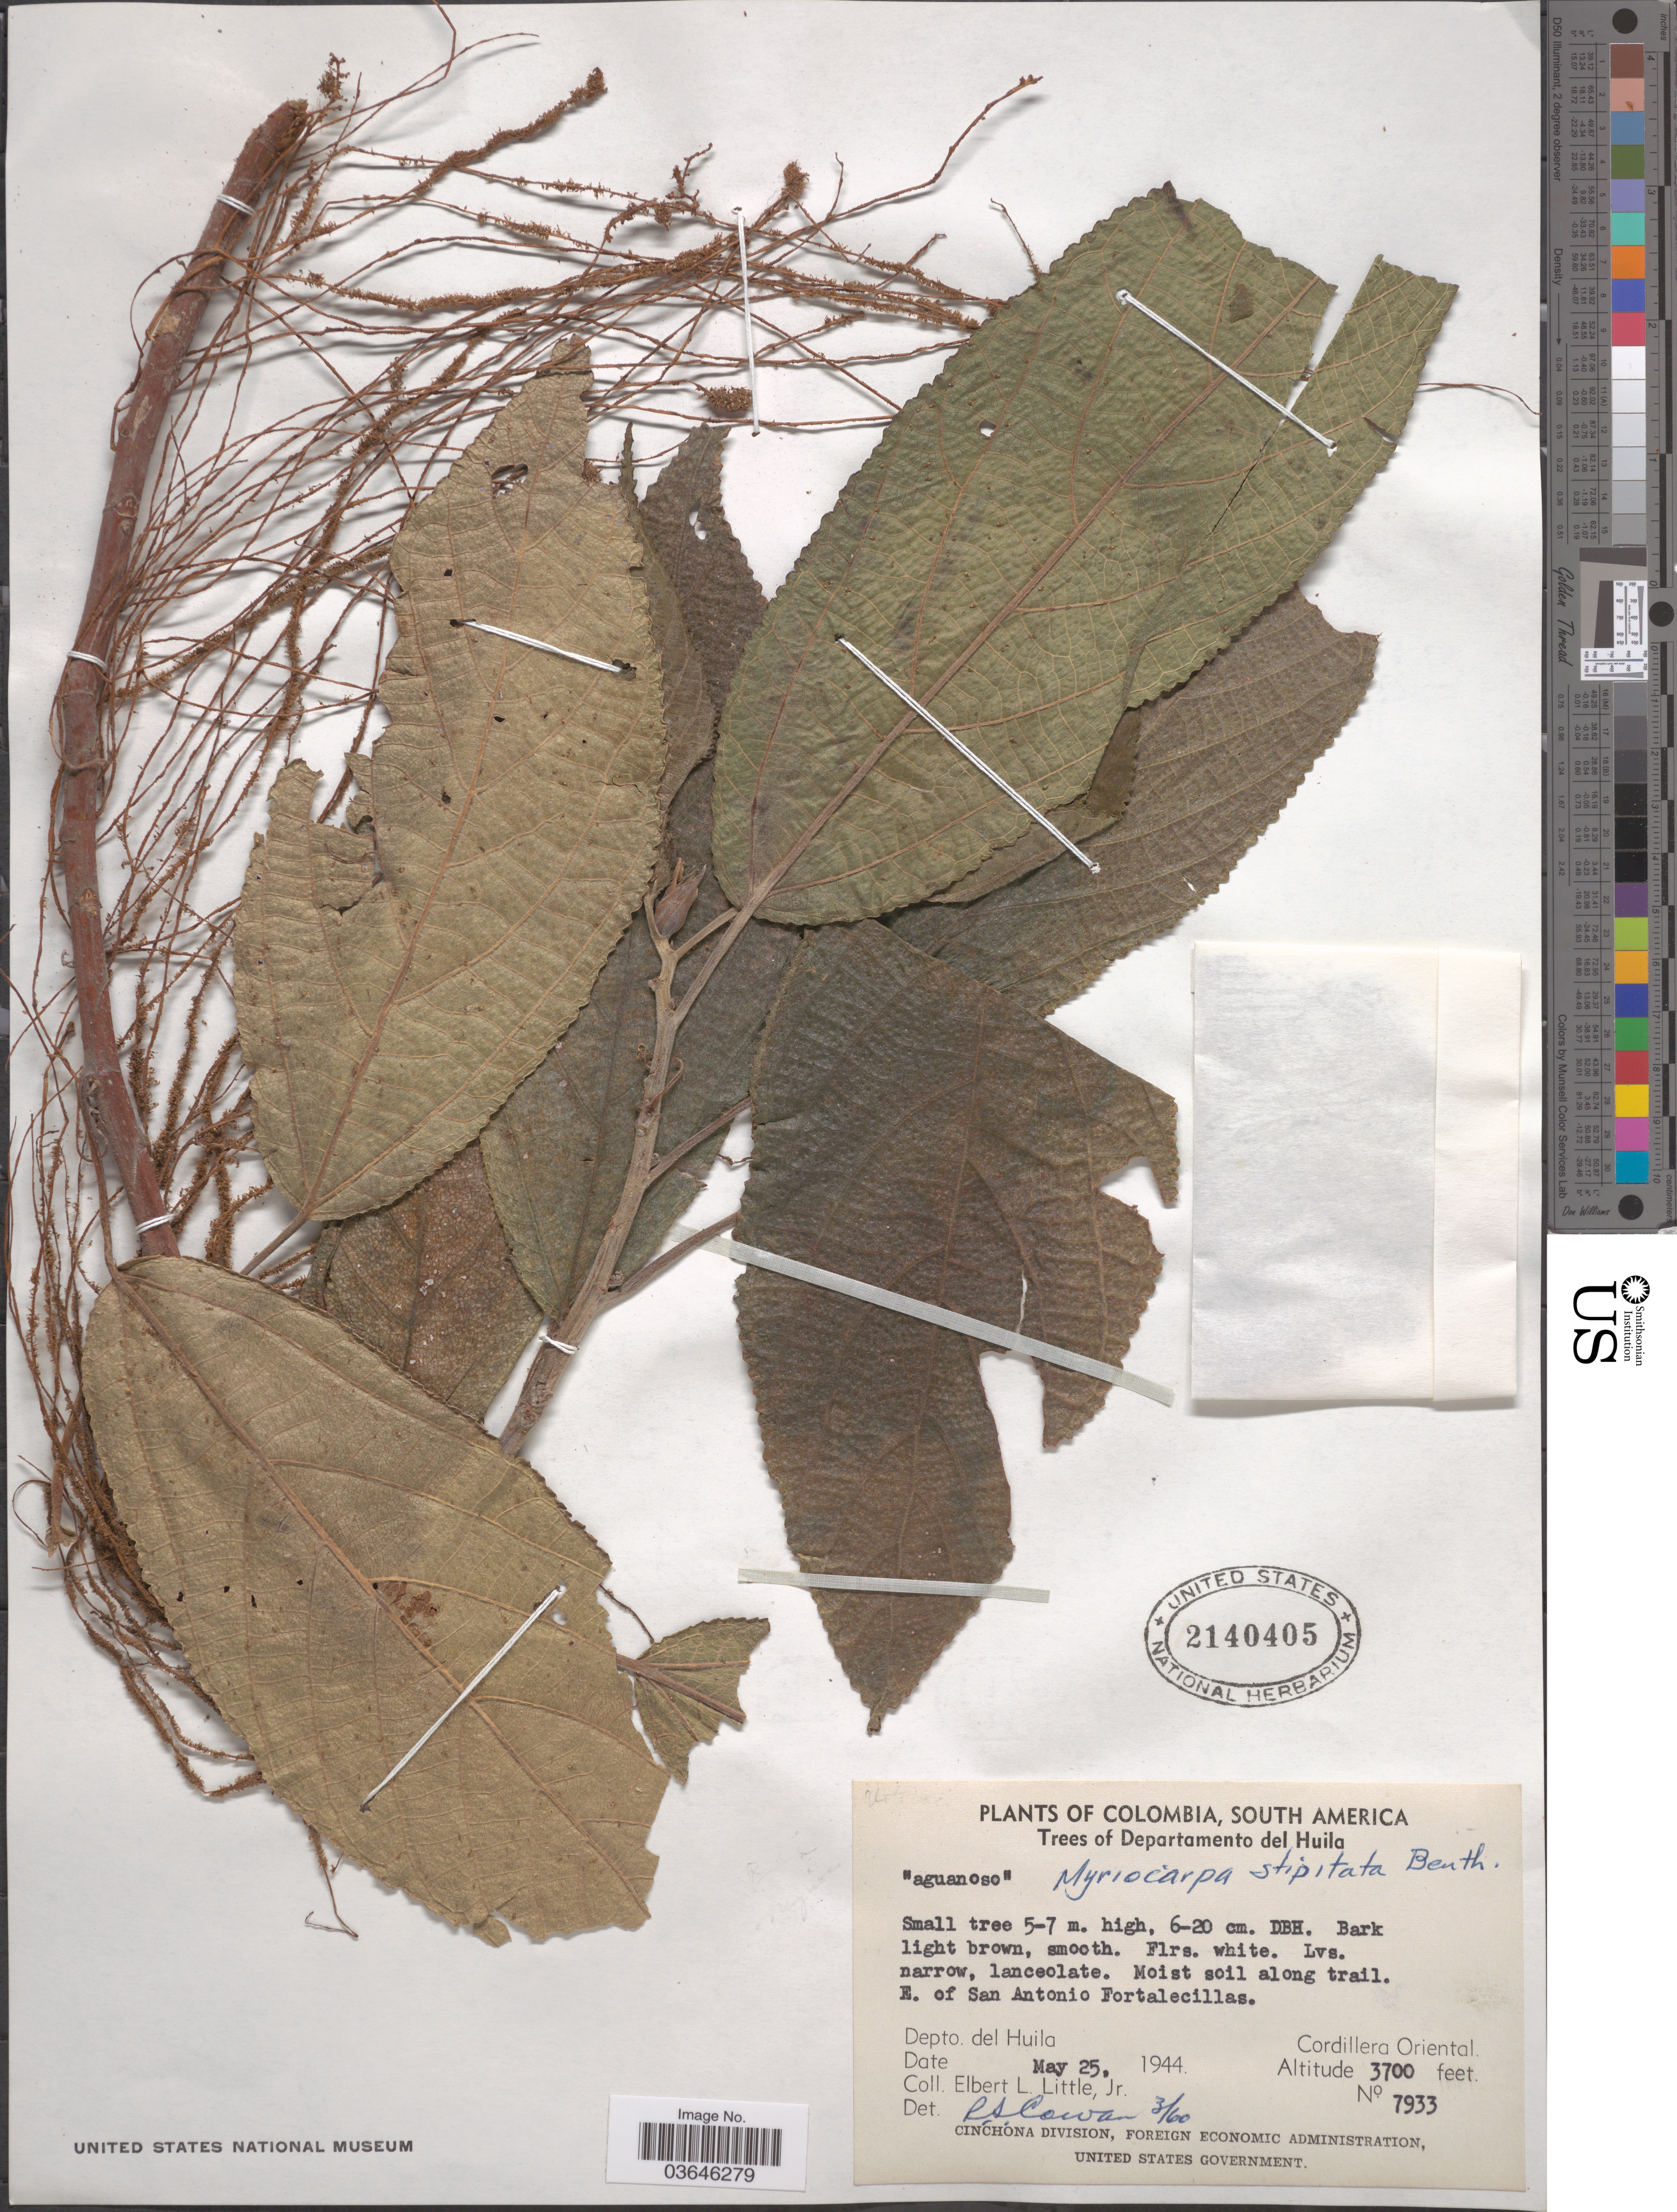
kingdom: Plantae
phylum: Tracheophyta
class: Magnoliopsida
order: Rosales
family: Urticaceae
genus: Myriocarpa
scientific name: Myriocarpa stipitata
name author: Benth.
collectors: E. L. Little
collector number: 7933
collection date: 1944-05-25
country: Colombia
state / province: Huila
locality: E. of San Antonia Fortalecillas. Depto. del Huila. Cordillera Oriental.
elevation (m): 1128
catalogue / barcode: US 2140405